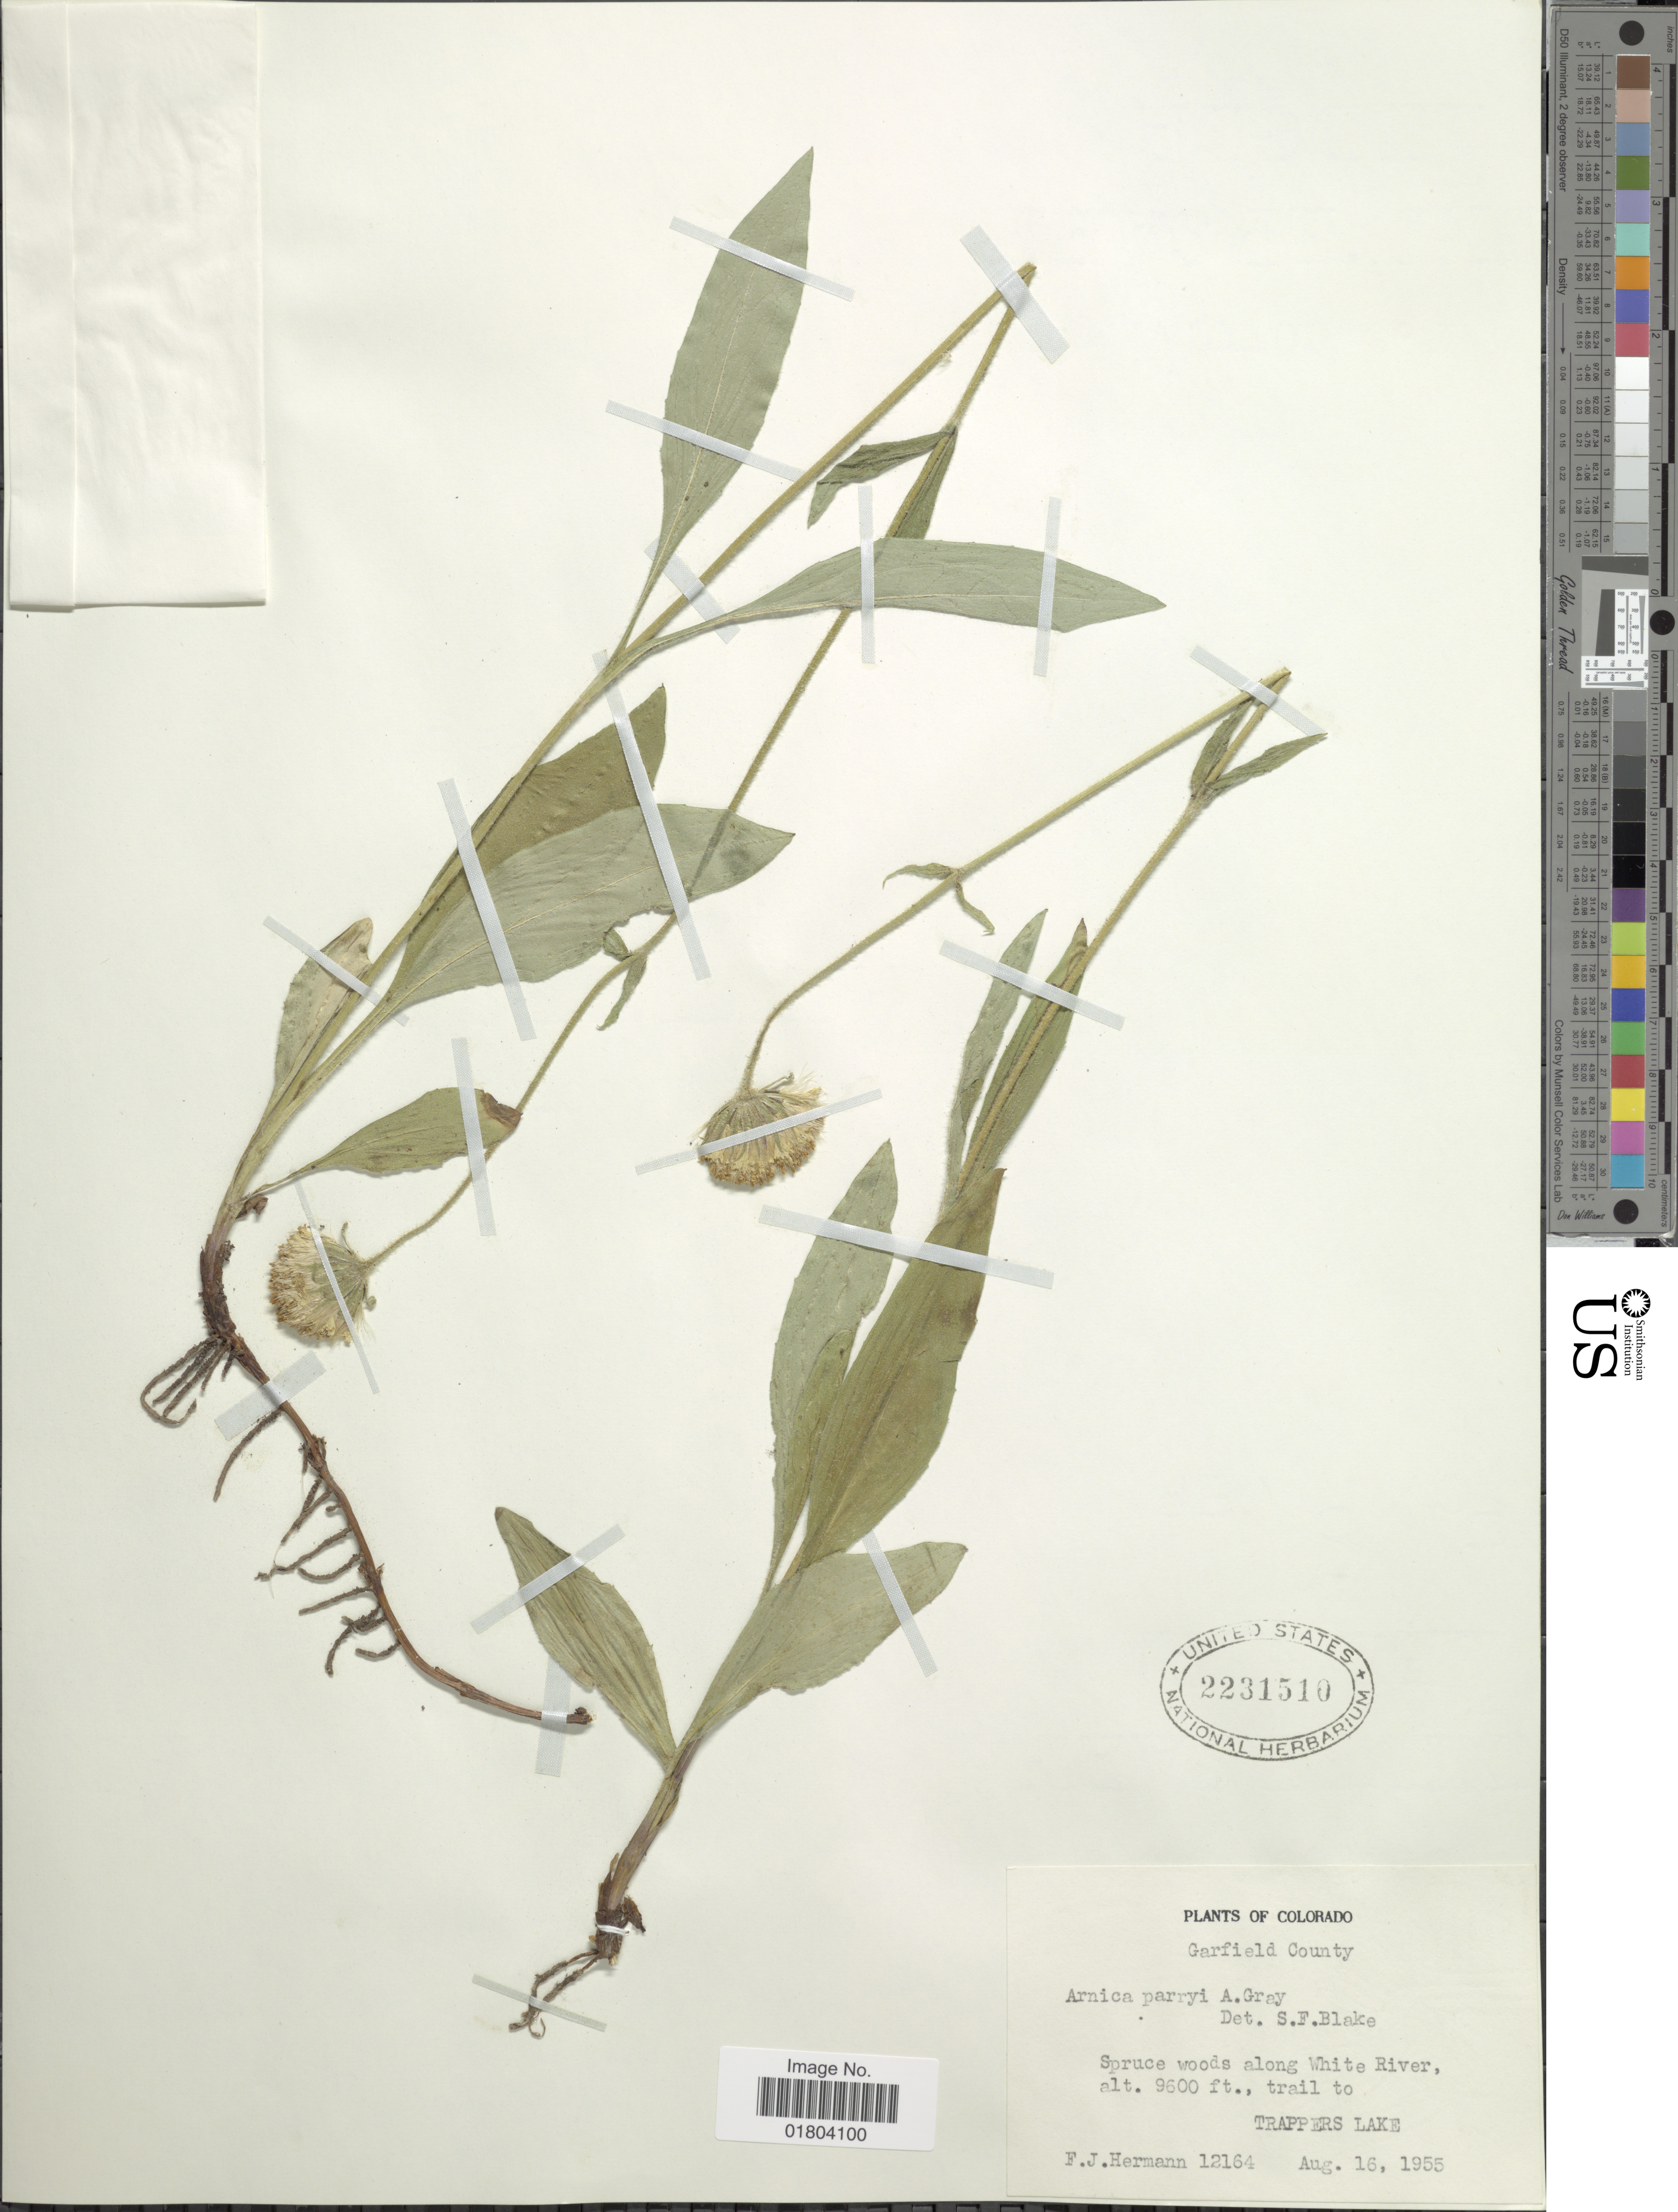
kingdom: Plantae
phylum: Tracheophyta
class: Magnoliopsida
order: Asterales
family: Asteraceae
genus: Arnica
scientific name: Arnica parryi subsp. genuina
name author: Maguire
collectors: F. J. Hermann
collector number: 12164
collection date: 1955-08-16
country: United States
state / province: Colorado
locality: Garfield County, Spruce woods along White River, trail to Trappers Lake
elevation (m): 2926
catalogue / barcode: US 2231510